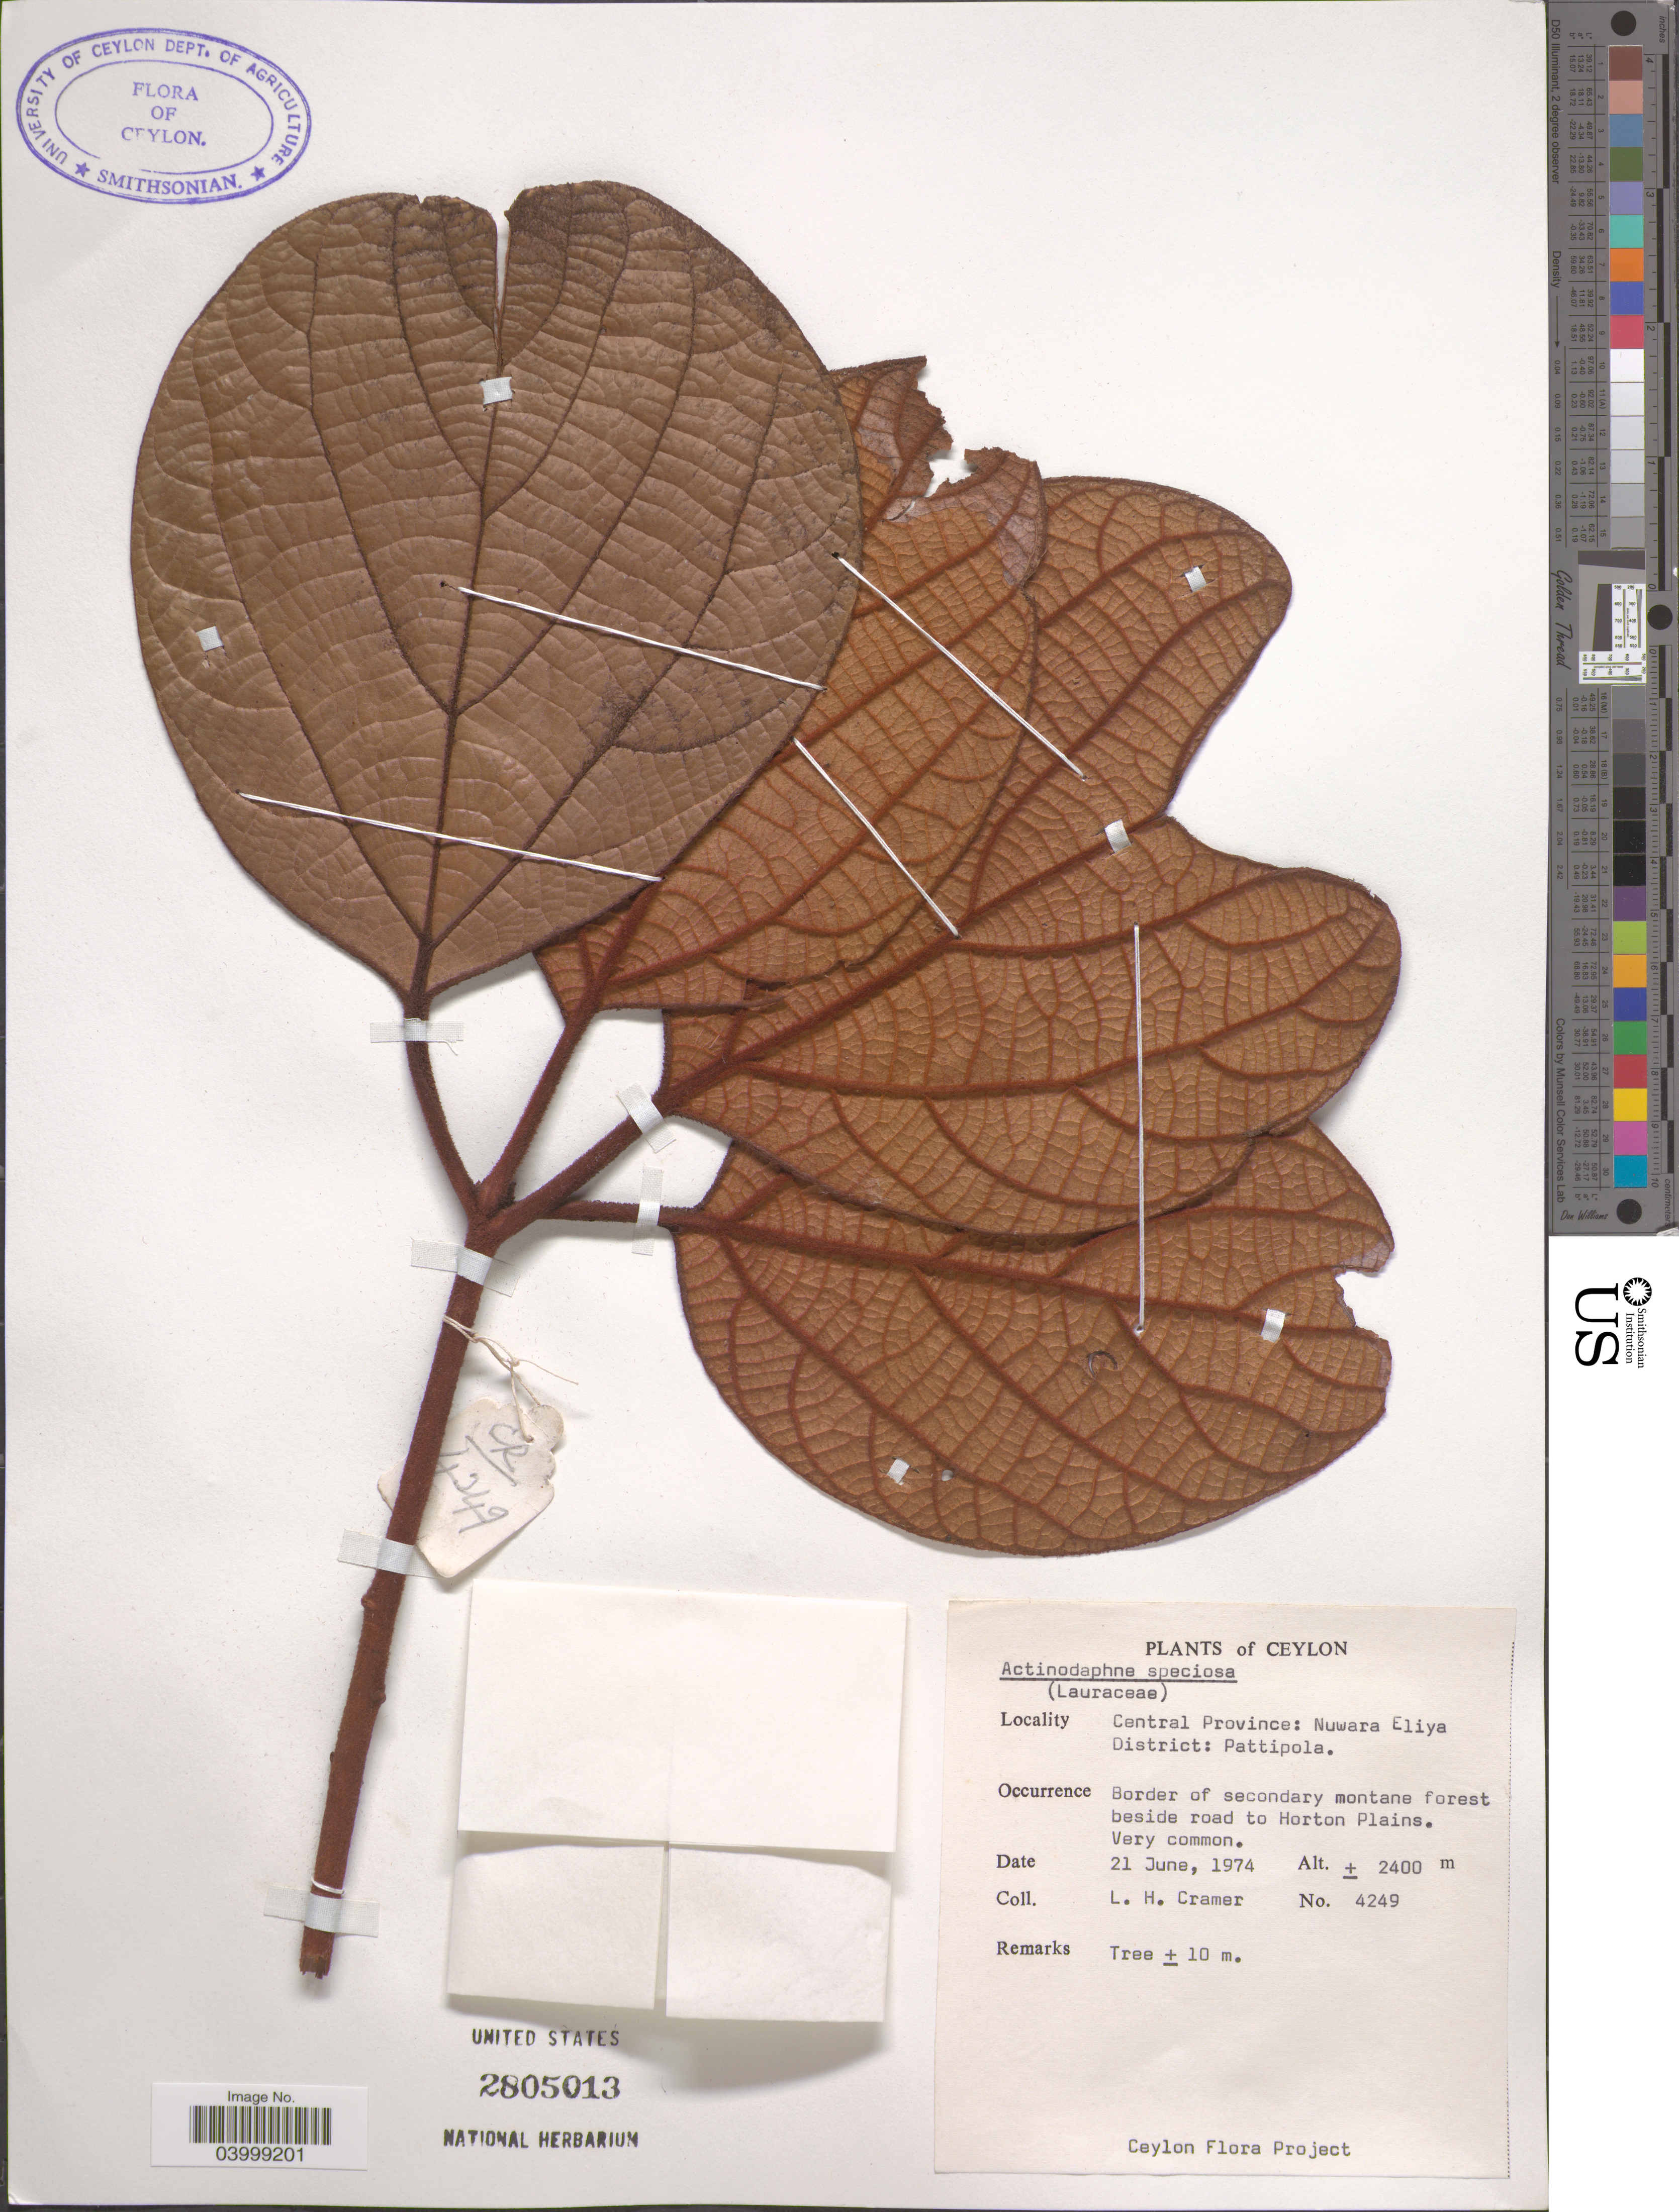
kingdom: Plantae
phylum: Tracheophyta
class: Magnoliopsida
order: Laurales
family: Lauraceae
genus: Actinodaphne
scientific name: Actinodaphne speciosa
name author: Nees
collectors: L. H. Cramer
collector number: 4249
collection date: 1974-06-21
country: Sri Lanka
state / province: Central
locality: Ceylon. Central Province: Nuwara Eliya District: Pattipola. Border of secondary montane forest beside road to Horton Plains.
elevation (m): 2400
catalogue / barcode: US 2805013